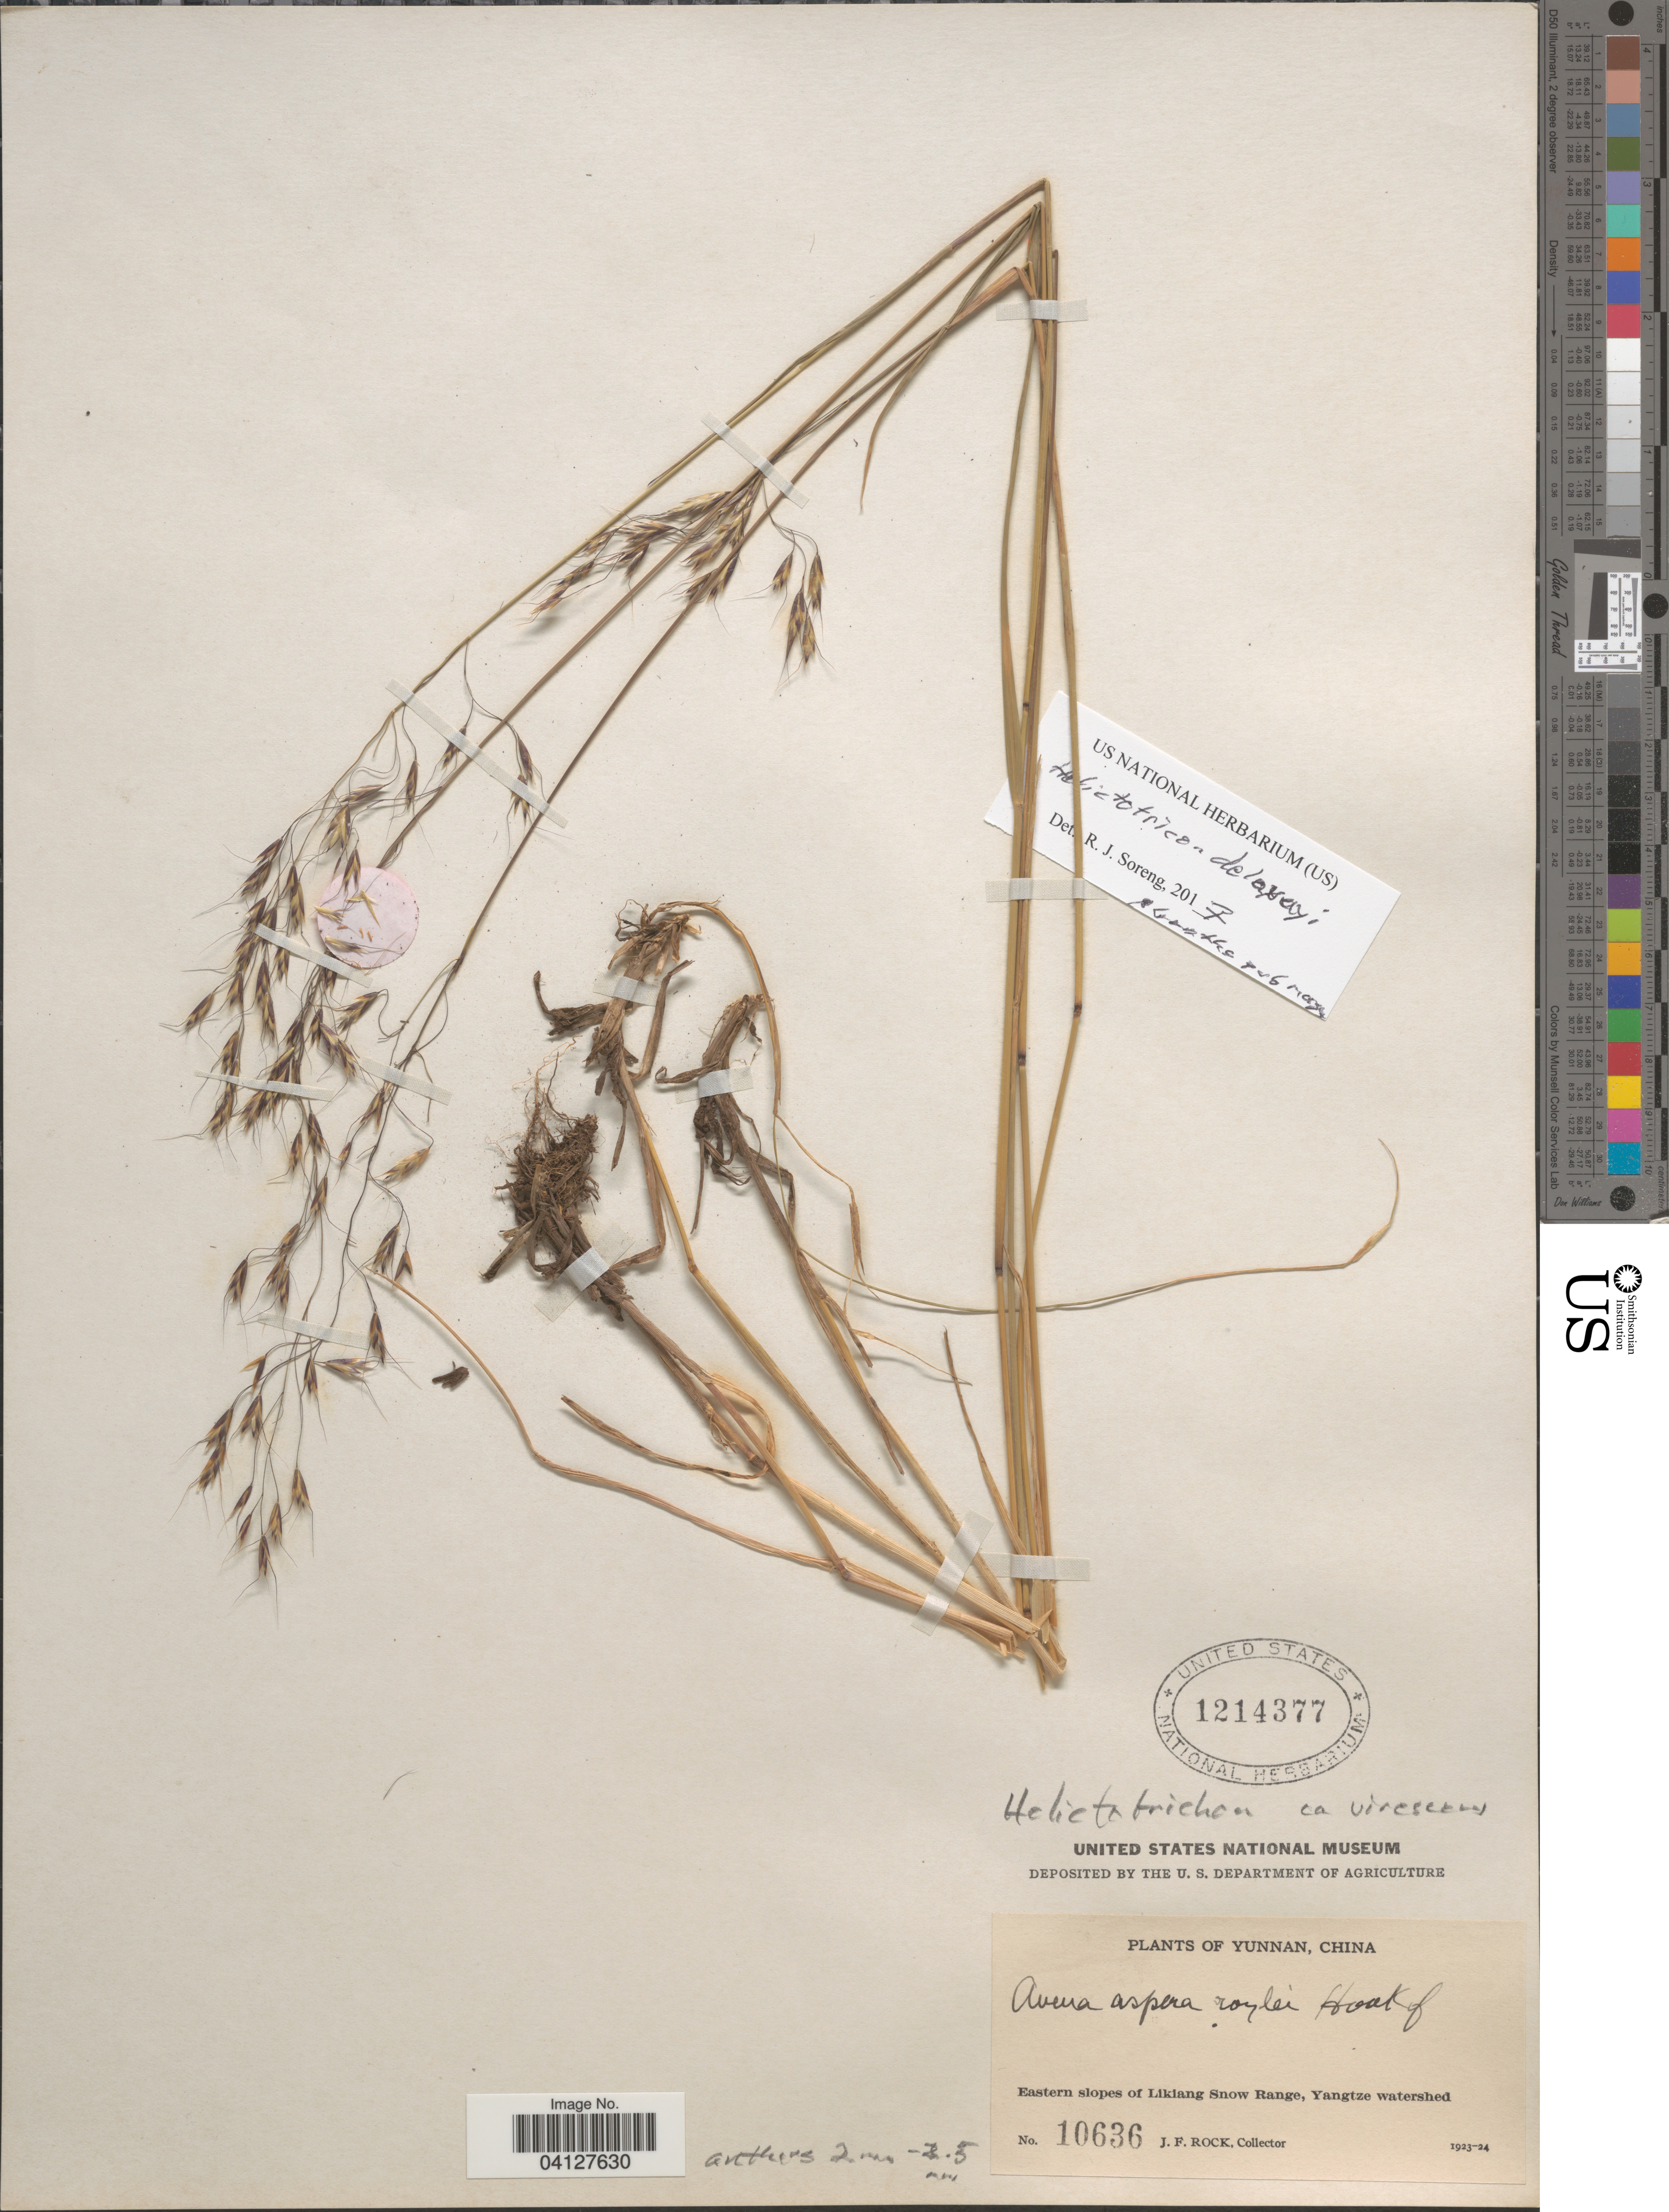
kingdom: Plantae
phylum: Tracheophyta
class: Liliopsida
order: Poales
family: Poaceae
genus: Trisetopsis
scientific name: Trisetopsis junghuhnii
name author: (Büse) Röser & Wölk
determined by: Soreng, Robert J., Research Associate (BOT), Smithsonian Institution - National Museum of Natural History (UNITED STATES)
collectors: J. Rock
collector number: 10636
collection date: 1923/1924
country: China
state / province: Yunnan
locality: Eastern slopes of Likiang Snow Range, Yangtze watershed.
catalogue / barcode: US 1214377